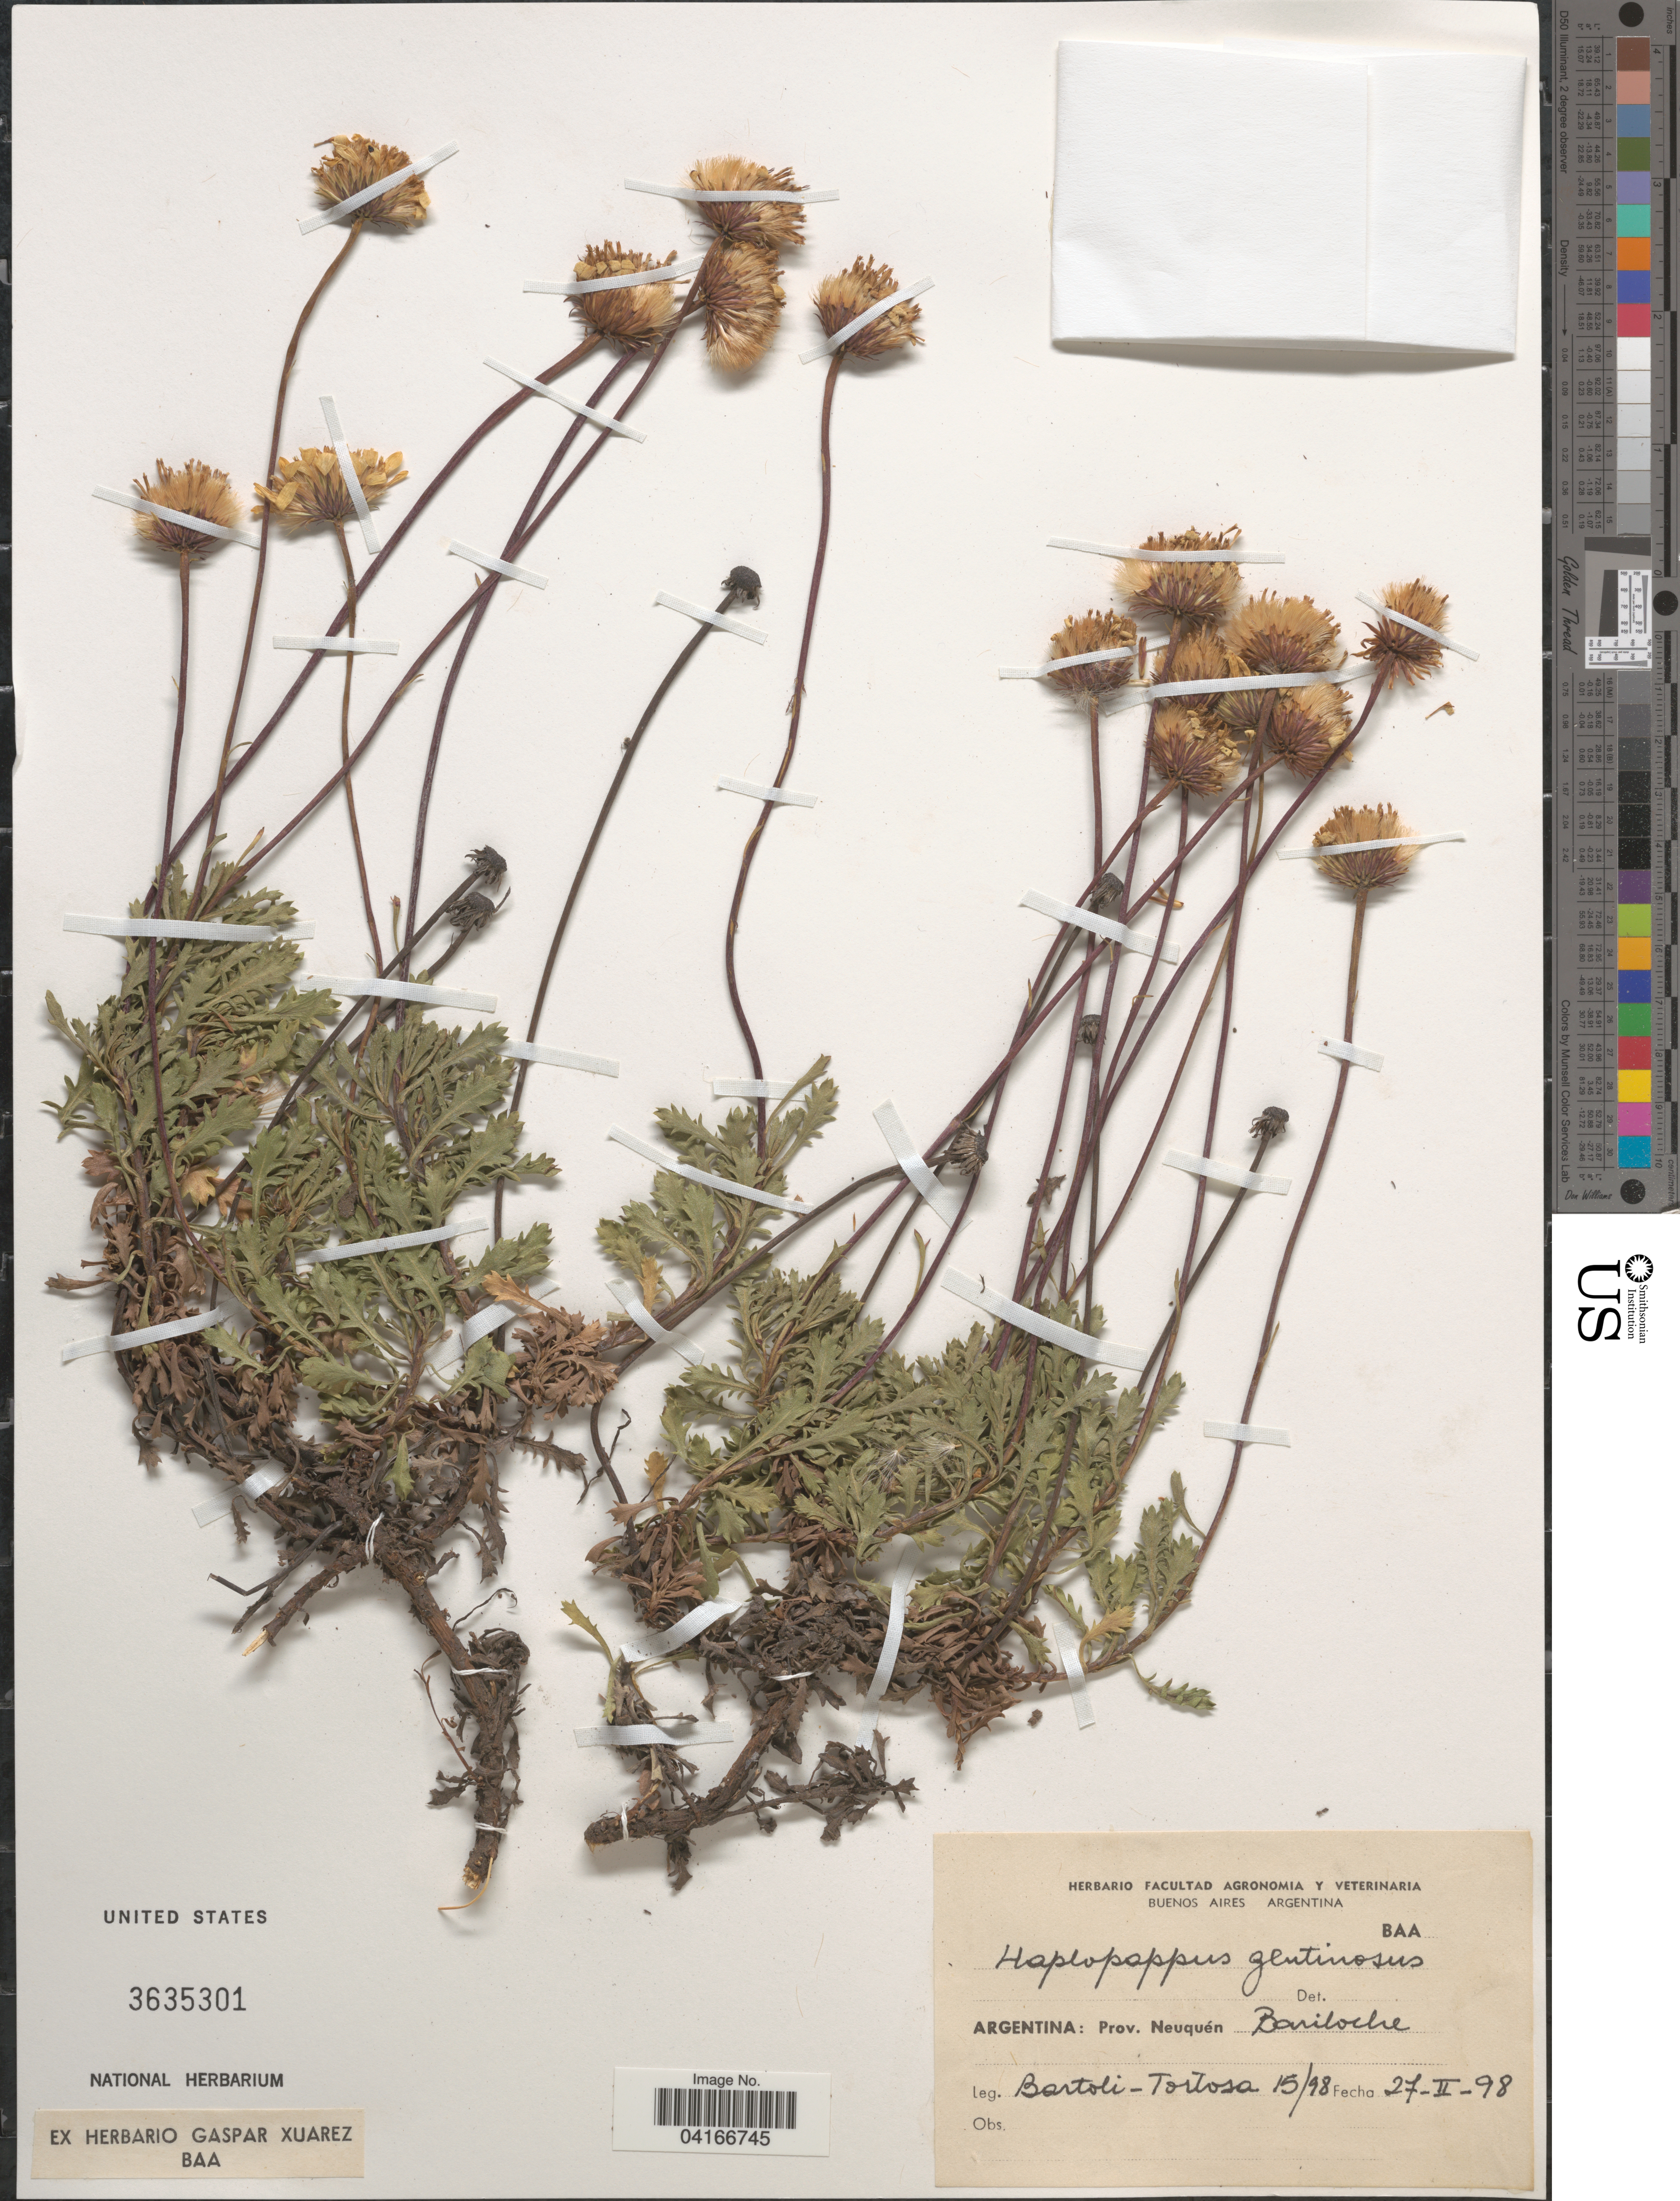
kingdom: Plantae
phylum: Tracheophyta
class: Magnoliopsida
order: Asterales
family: Asteraceae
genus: Haplopappus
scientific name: Haplopappus gentinosus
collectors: Bartoli & Tortosa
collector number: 15/98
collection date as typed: Transcribed d/m/y: 27/2/98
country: Argentina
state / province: Neuquen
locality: Bariloche.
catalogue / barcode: US 3635301